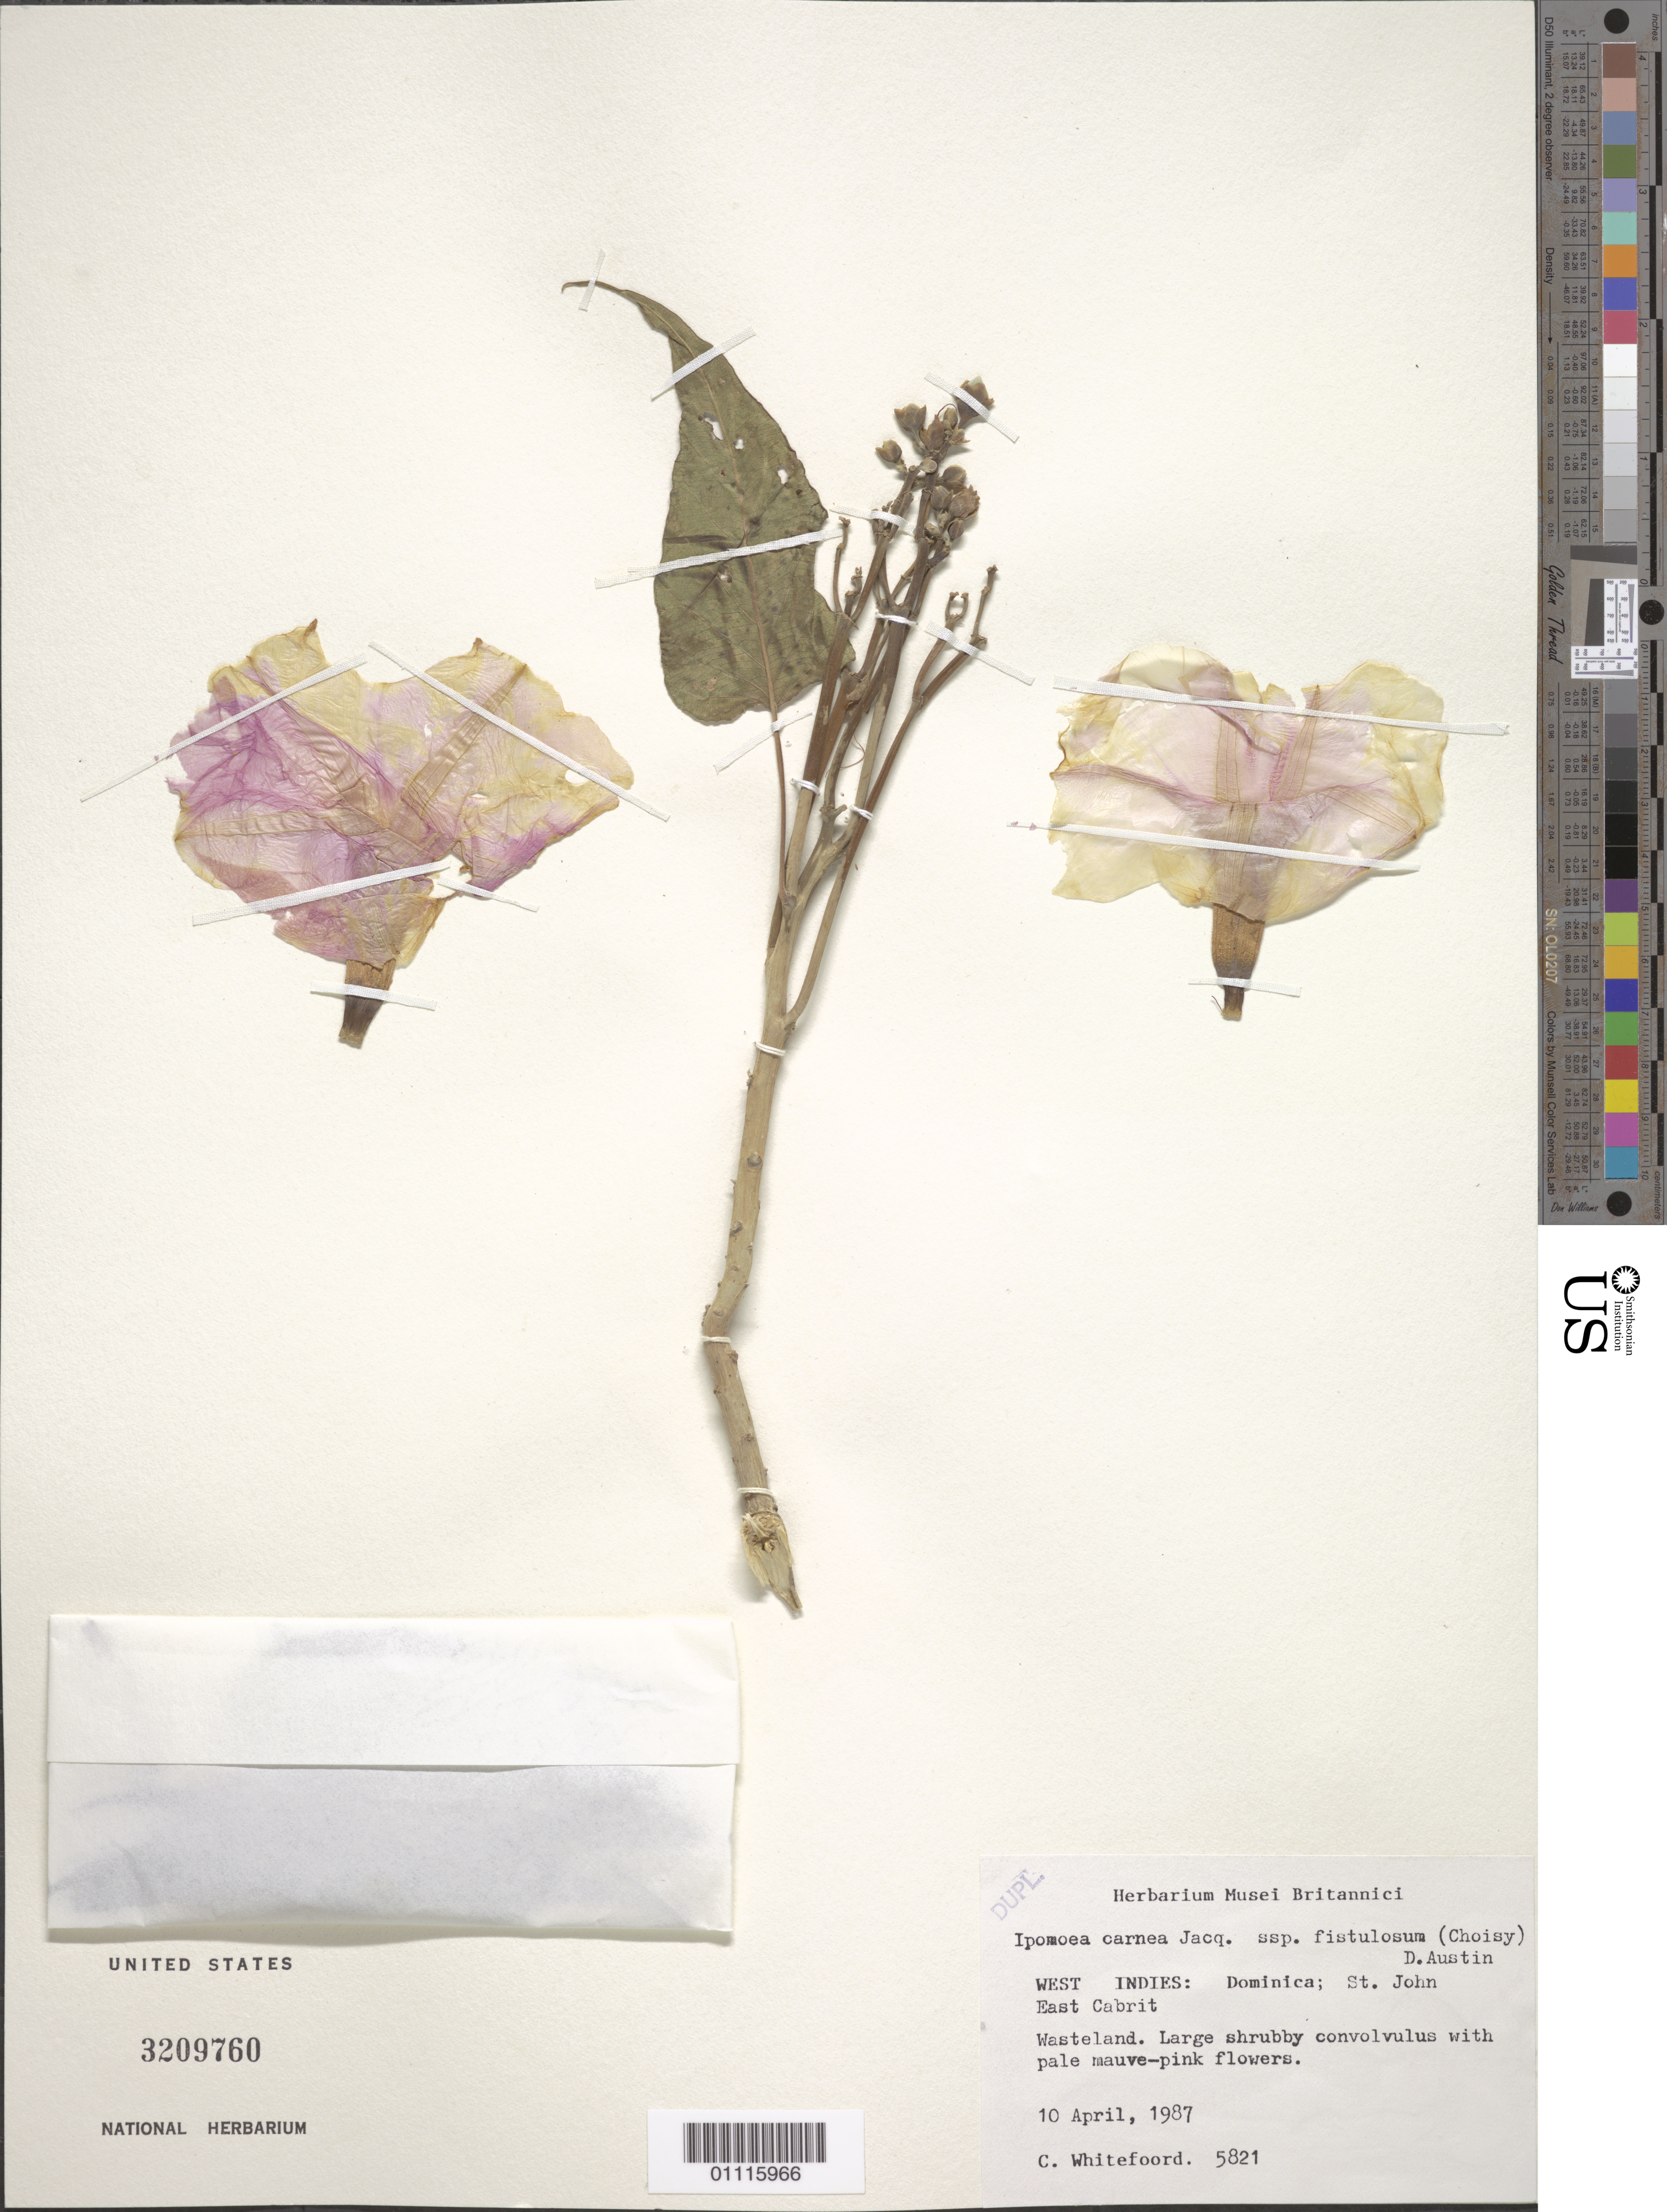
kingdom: Plantae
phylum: Tracheophyta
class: Magnoliopsida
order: Solanales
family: Convolvulaceae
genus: Ipomoea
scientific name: Ipomoea carnea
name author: Jacq.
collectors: C. Whitefoord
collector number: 5821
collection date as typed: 10 Apr 1987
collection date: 1987-04-10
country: Dominica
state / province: St. John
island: Dominica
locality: East Cabrit. Wasteland.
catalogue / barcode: US 3209760